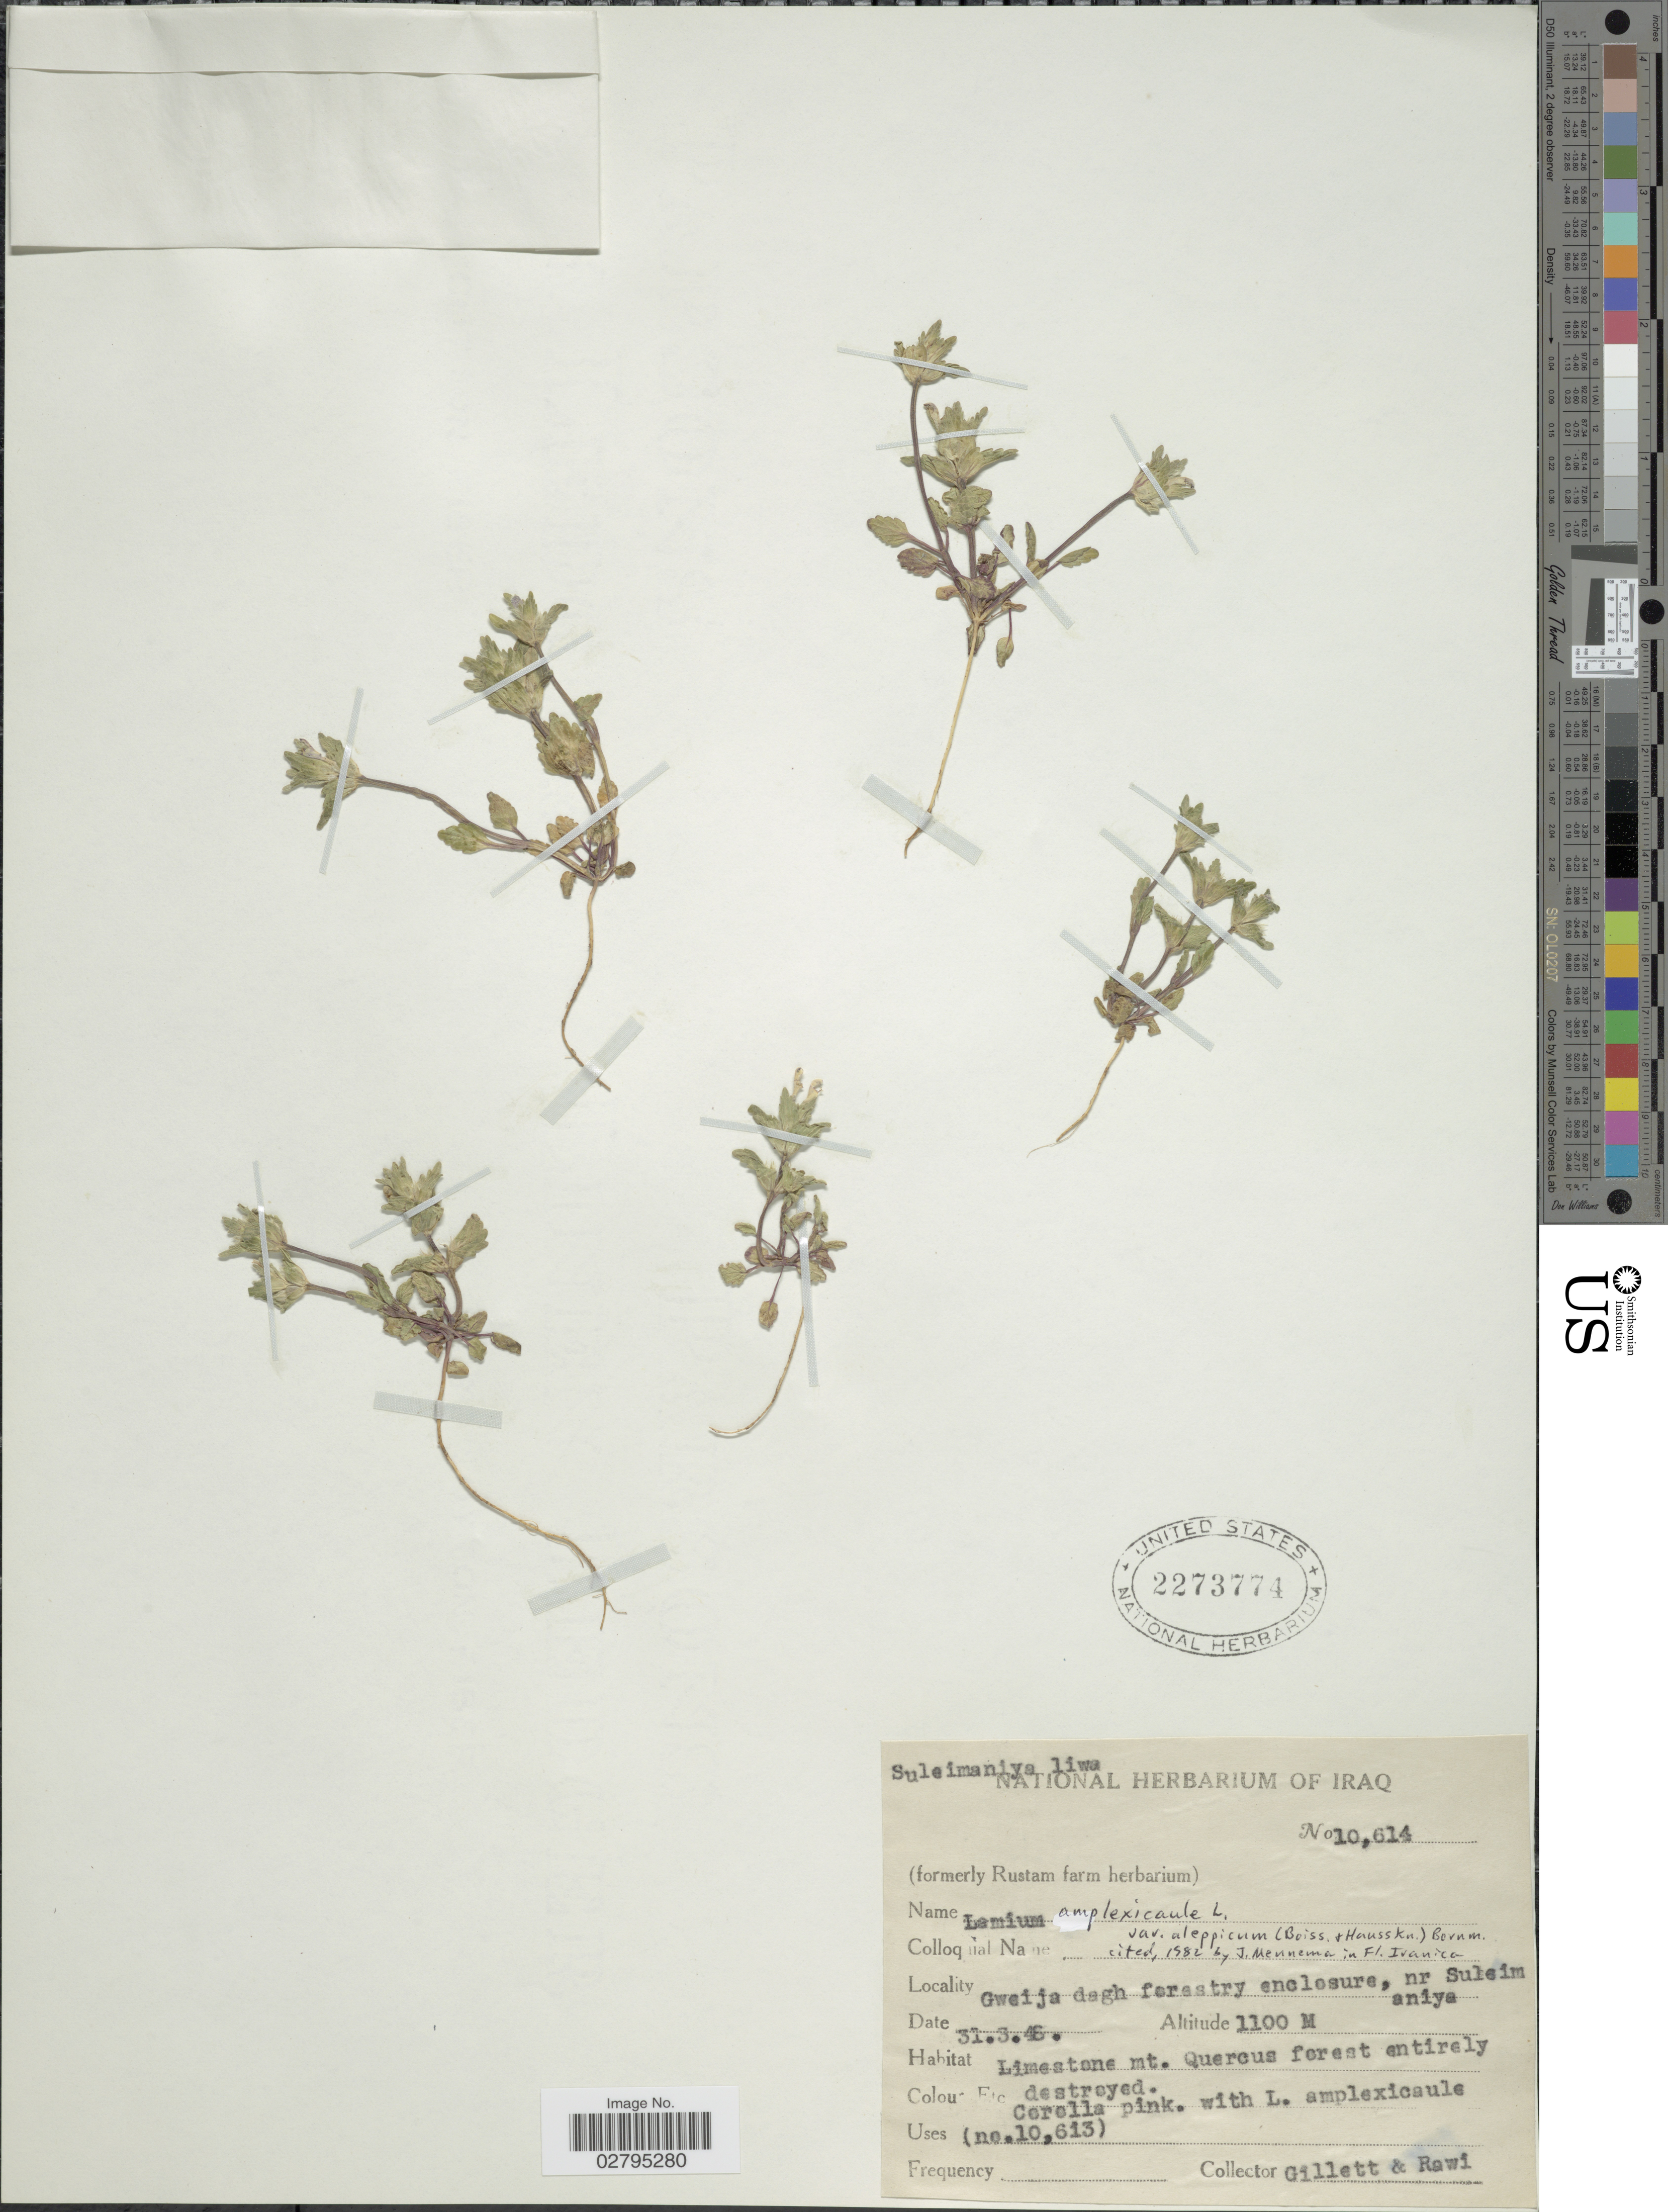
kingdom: Plantae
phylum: Tracheophyta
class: Magnoliopsida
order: Lamiales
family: Lamiaceae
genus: Lamium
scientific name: Lamium amplexicaule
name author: L.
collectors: Gillett, -- & -. Rawi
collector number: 10614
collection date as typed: Transcribed d/m/y: 31/3/46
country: Iraq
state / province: As Sulaymānīyah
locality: Suleimaniya liwa, Gweija dagh forestry enclosure, nr Suleimaniya.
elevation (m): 1100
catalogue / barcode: US 2273774